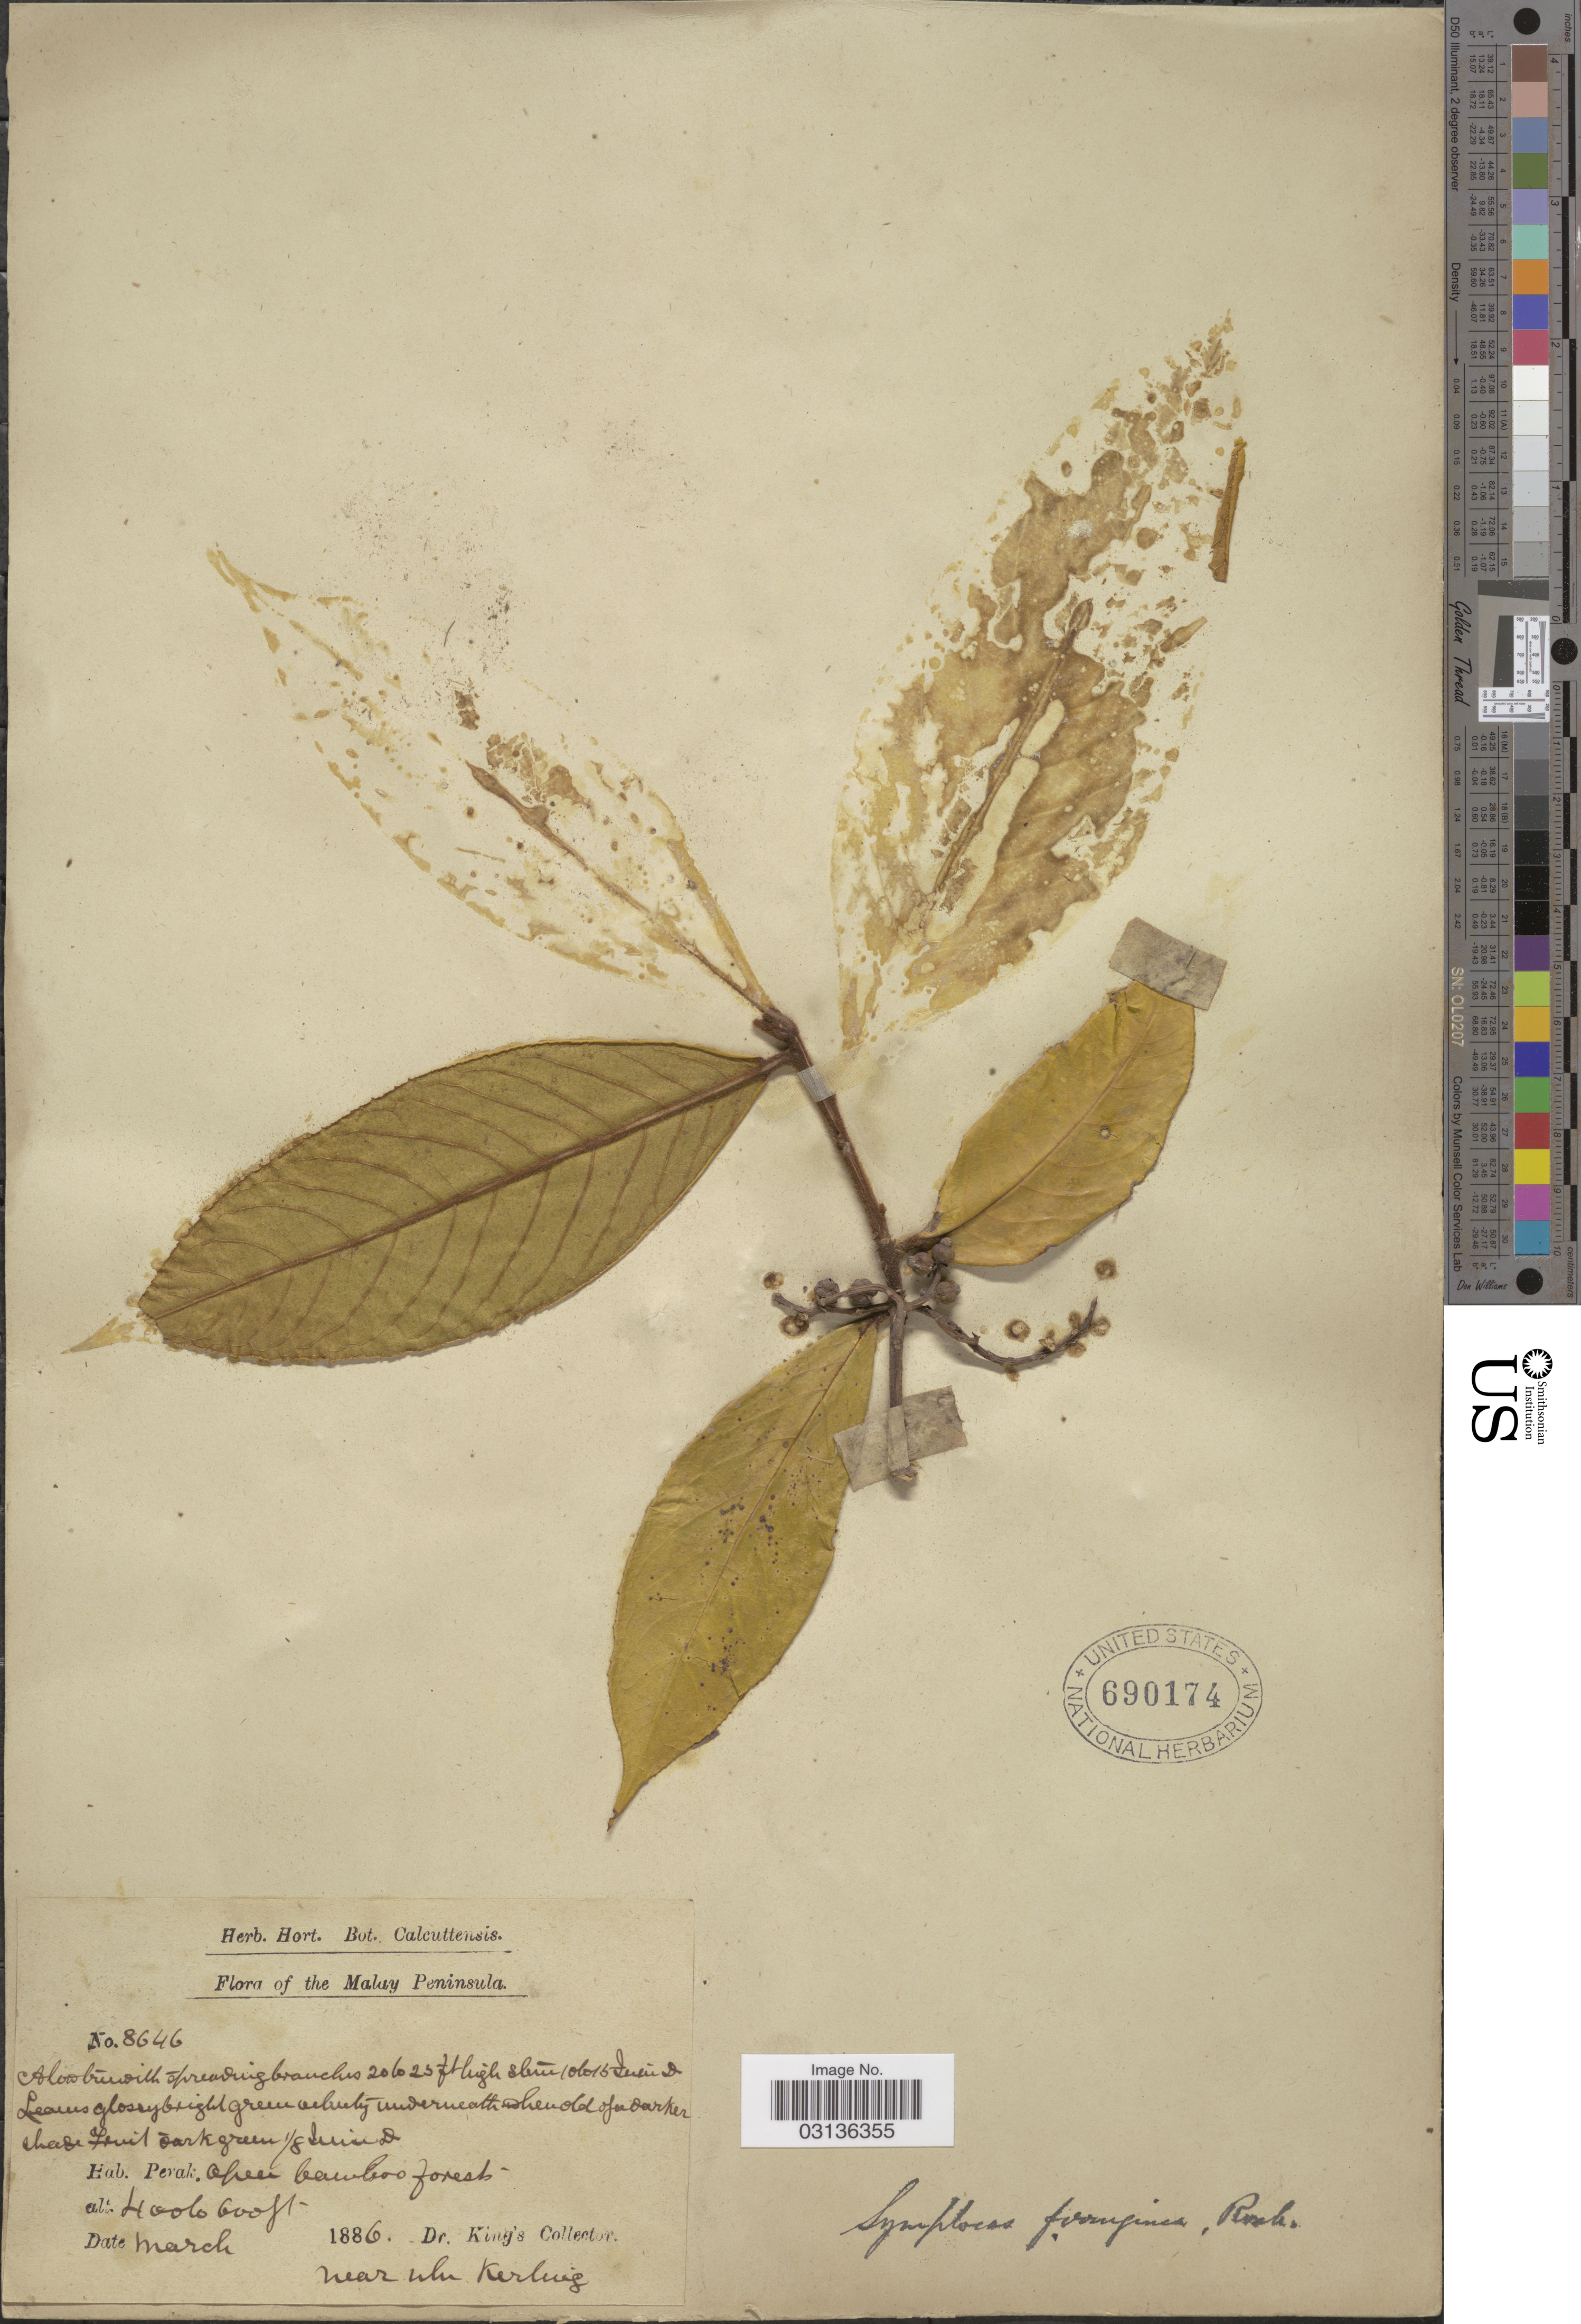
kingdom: Plantae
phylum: Tracheophyta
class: Magnoliopsida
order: Ericales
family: Symplocaceae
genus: Symplocos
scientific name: Symplocos cochinchinensis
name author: (Lour.) S. Moore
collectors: Dr. King's collector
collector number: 8646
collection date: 1886-03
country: Malaysia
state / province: Perak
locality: The Malay Peninsula. Perak. Near Ulu Kerling.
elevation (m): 122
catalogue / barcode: US 690174